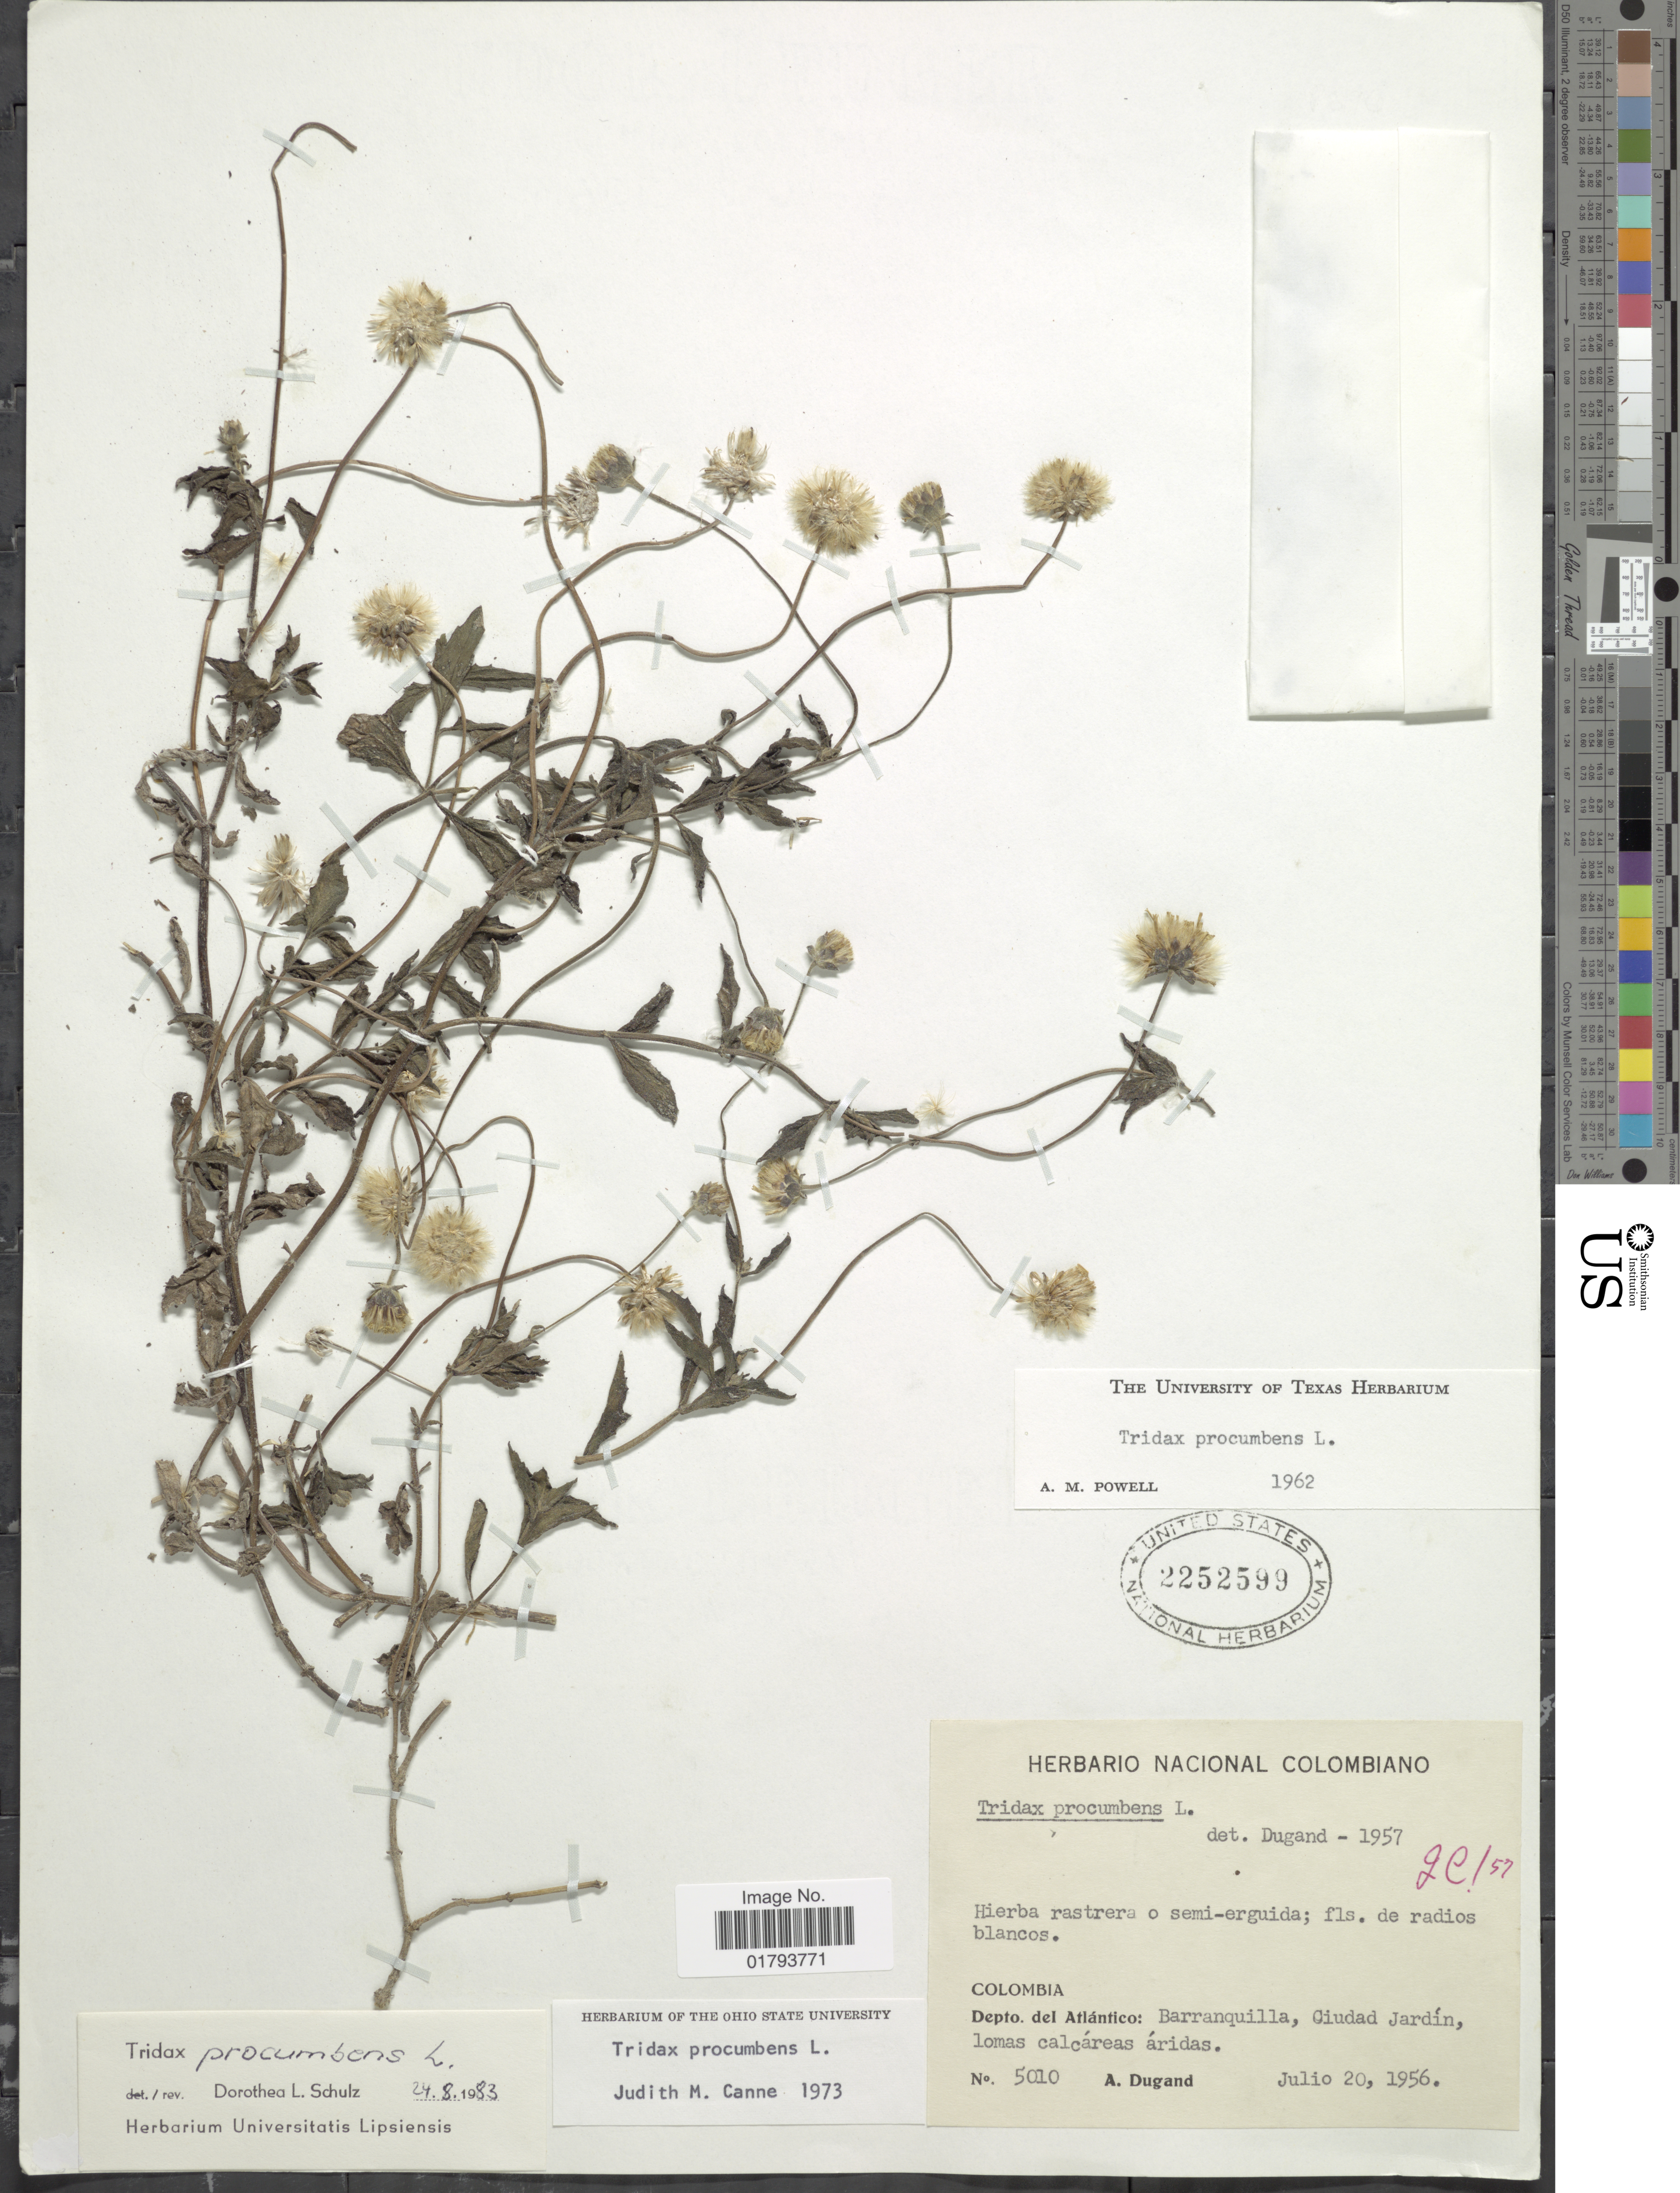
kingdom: Plantae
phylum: Tracheophyta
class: Magnoliopsida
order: Asterales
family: Asteraceae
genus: Tridax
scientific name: Tridax procumbens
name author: L.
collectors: A. Dugand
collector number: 5010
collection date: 1956-07-20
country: Colombia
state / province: Atlántico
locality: Barranquilla, Ciudad Jardín, lomas calcareas aridas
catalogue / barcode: US 2252599